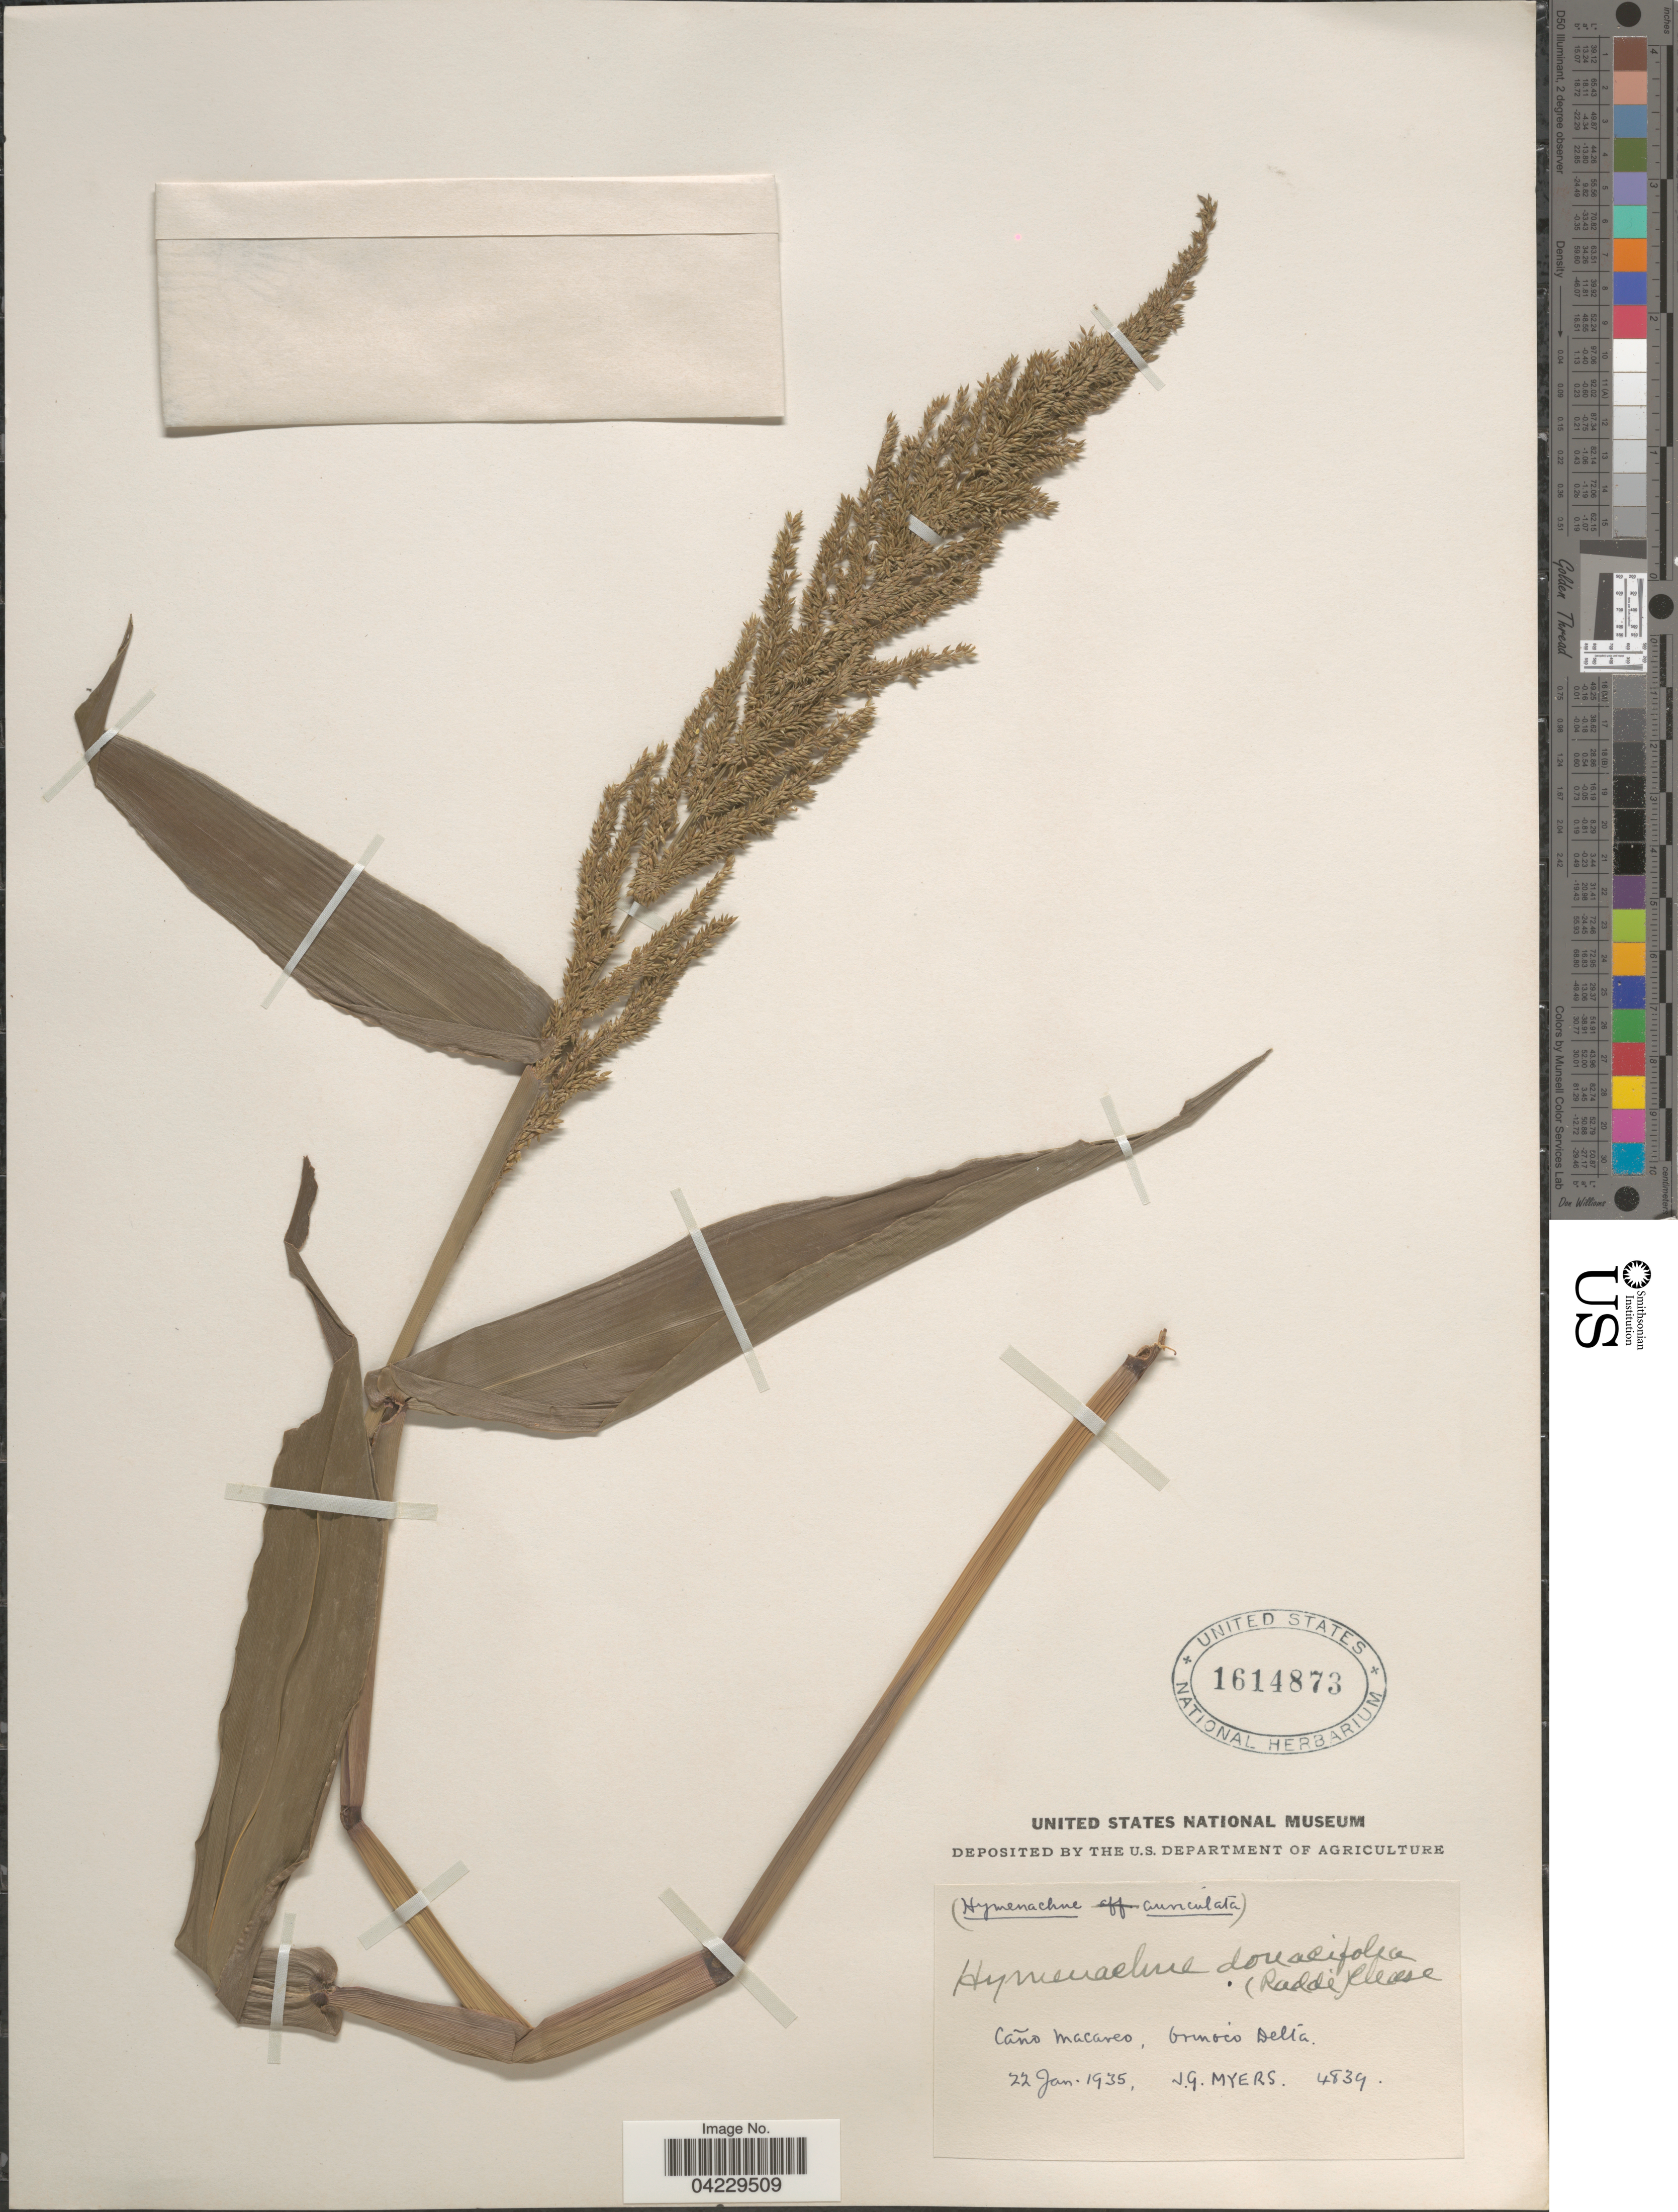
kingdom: Plantae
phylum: Tracheophyta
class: Liliopsida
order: Poales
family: Poaceae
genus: Hymenachne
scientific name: Hymenachne donacifolia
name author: (Raddi) Chase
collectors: J. Myers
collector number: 4839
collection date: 1935-01-22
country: Venezuela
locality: Caño Macareo, Orinoco Delta.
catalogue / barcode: US 1614873